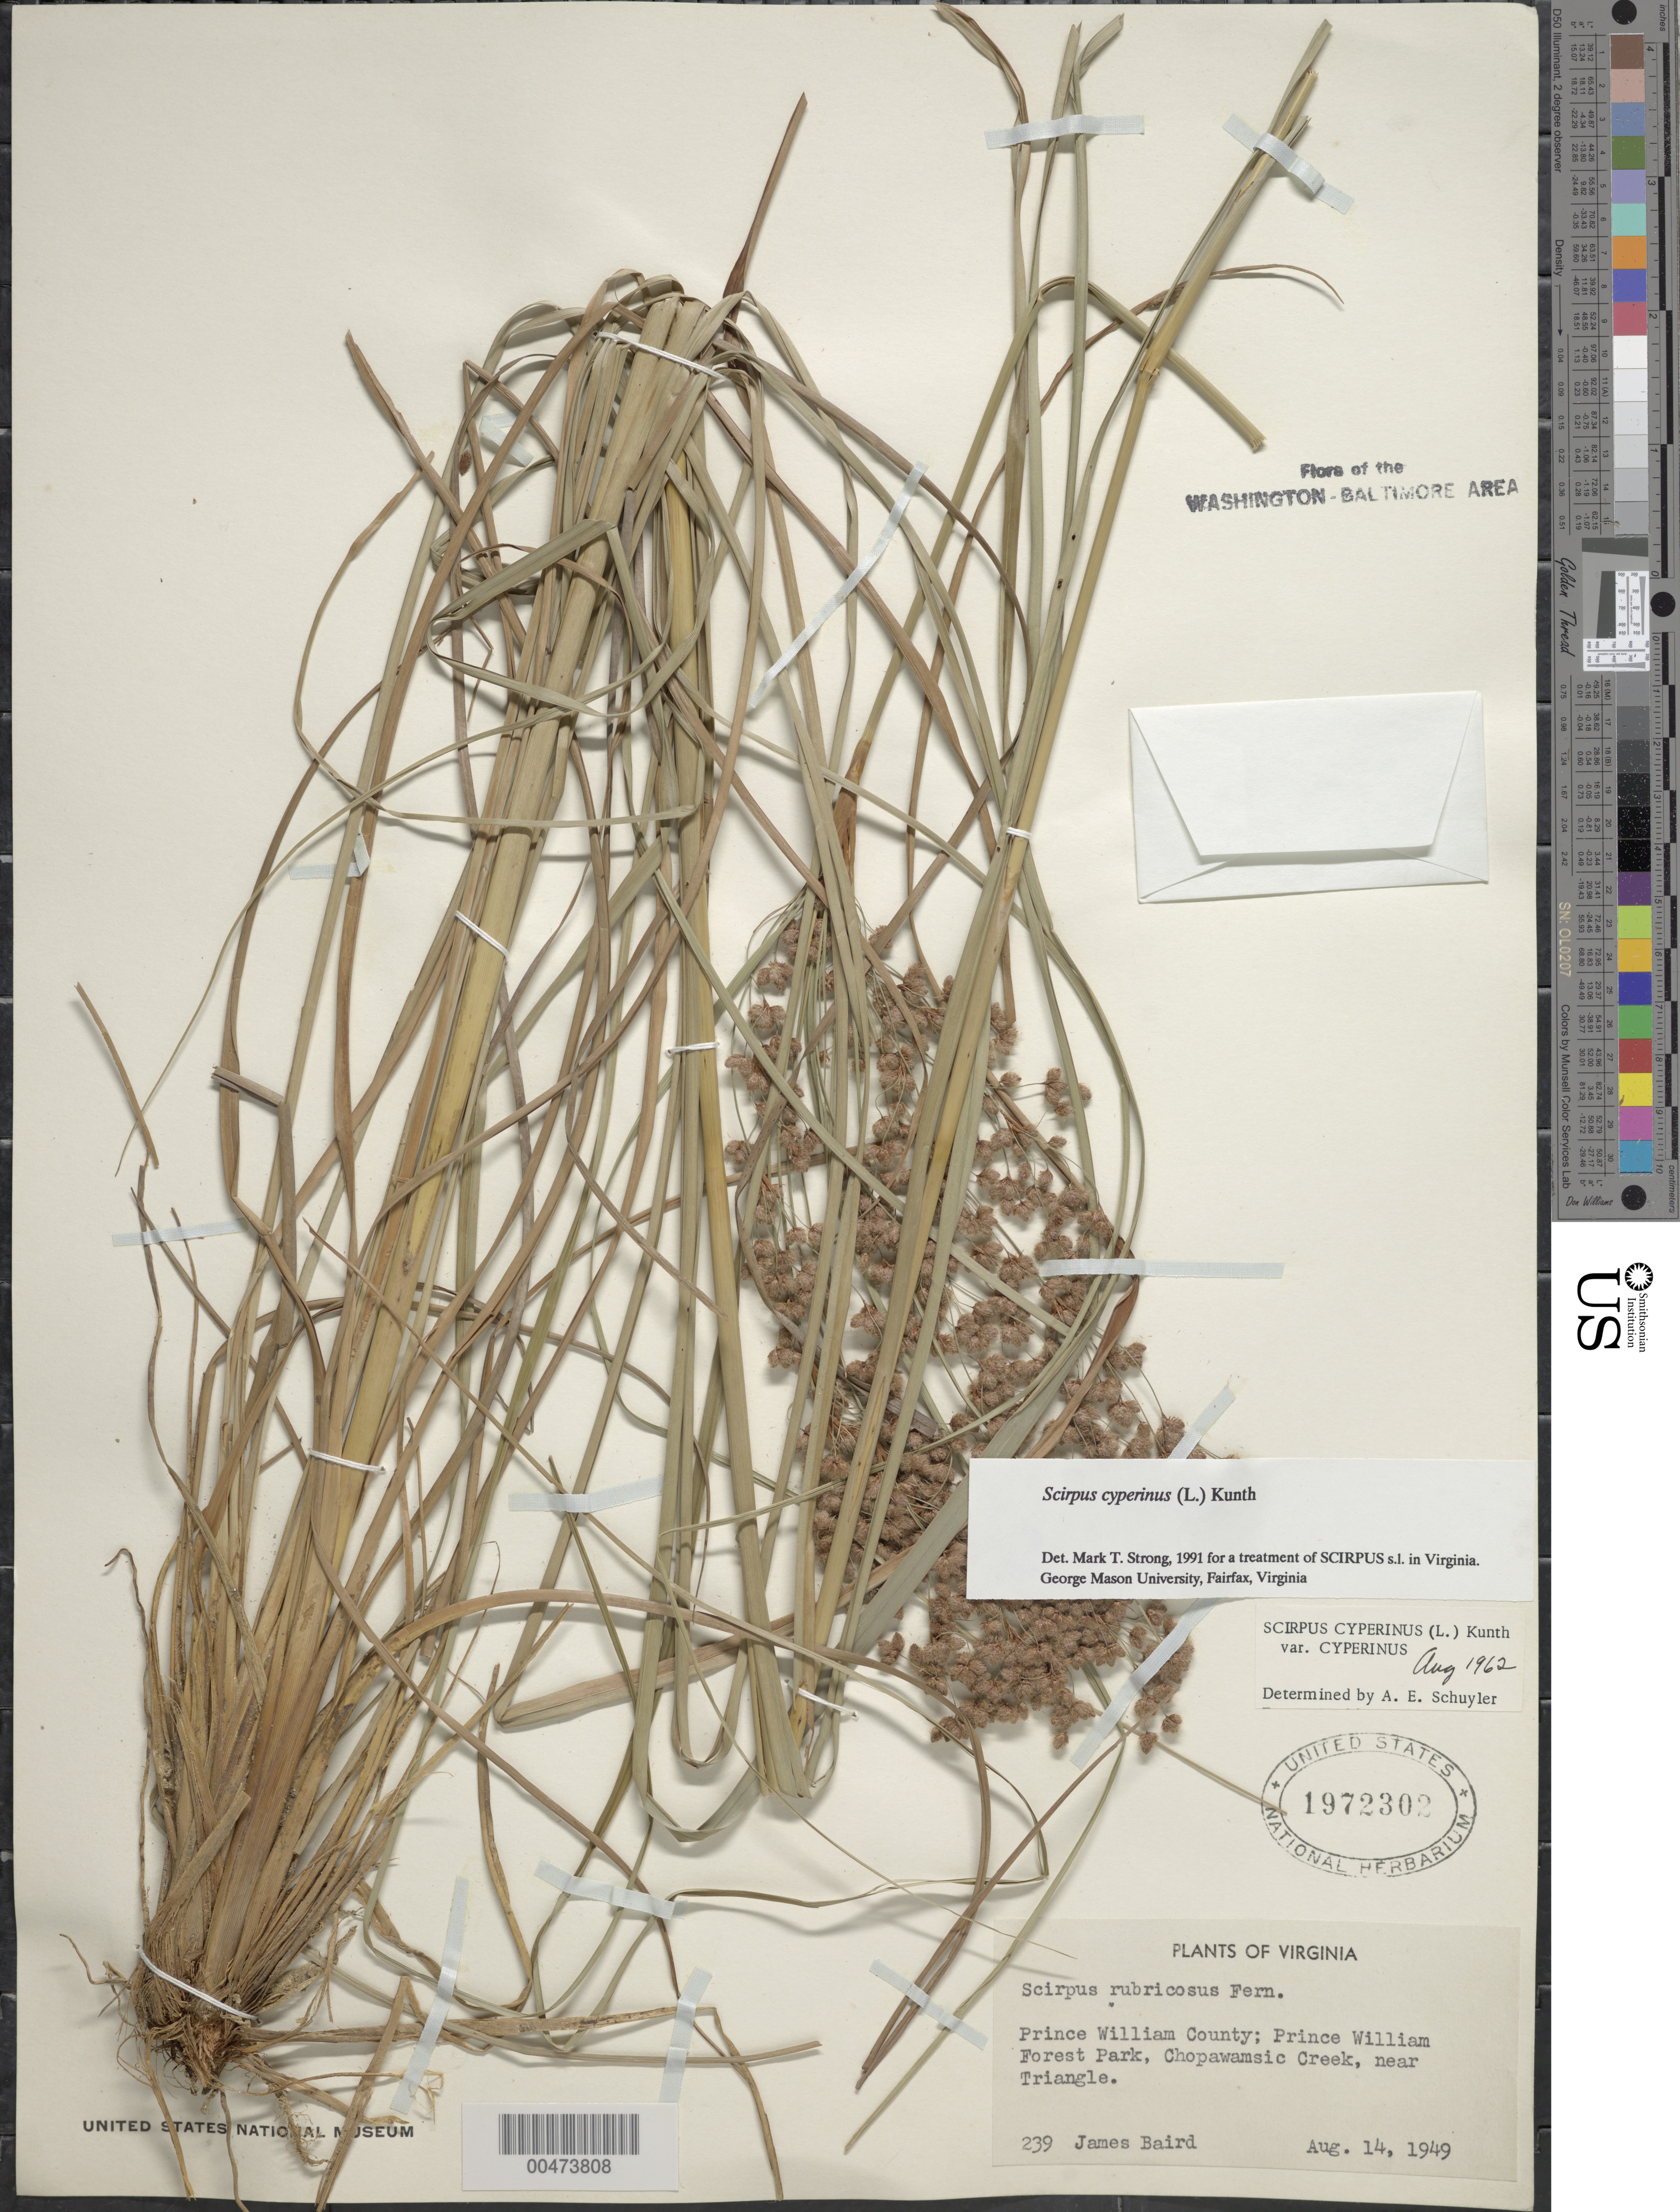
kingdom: Plantae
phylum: Tracheophyta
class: Liliopsida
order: Poales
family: Cyperaceae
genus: Scirpus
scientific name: Scirpus cyperinus (L.) Kunth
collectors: J. Baird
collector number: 239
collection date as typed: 14 Aug 1949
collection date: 1949-08-14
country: United States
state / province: Virginia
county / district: Prince William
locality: Prince William Forest Park, Chopawamsic Creek, near Triangle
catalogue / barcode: US 1972302